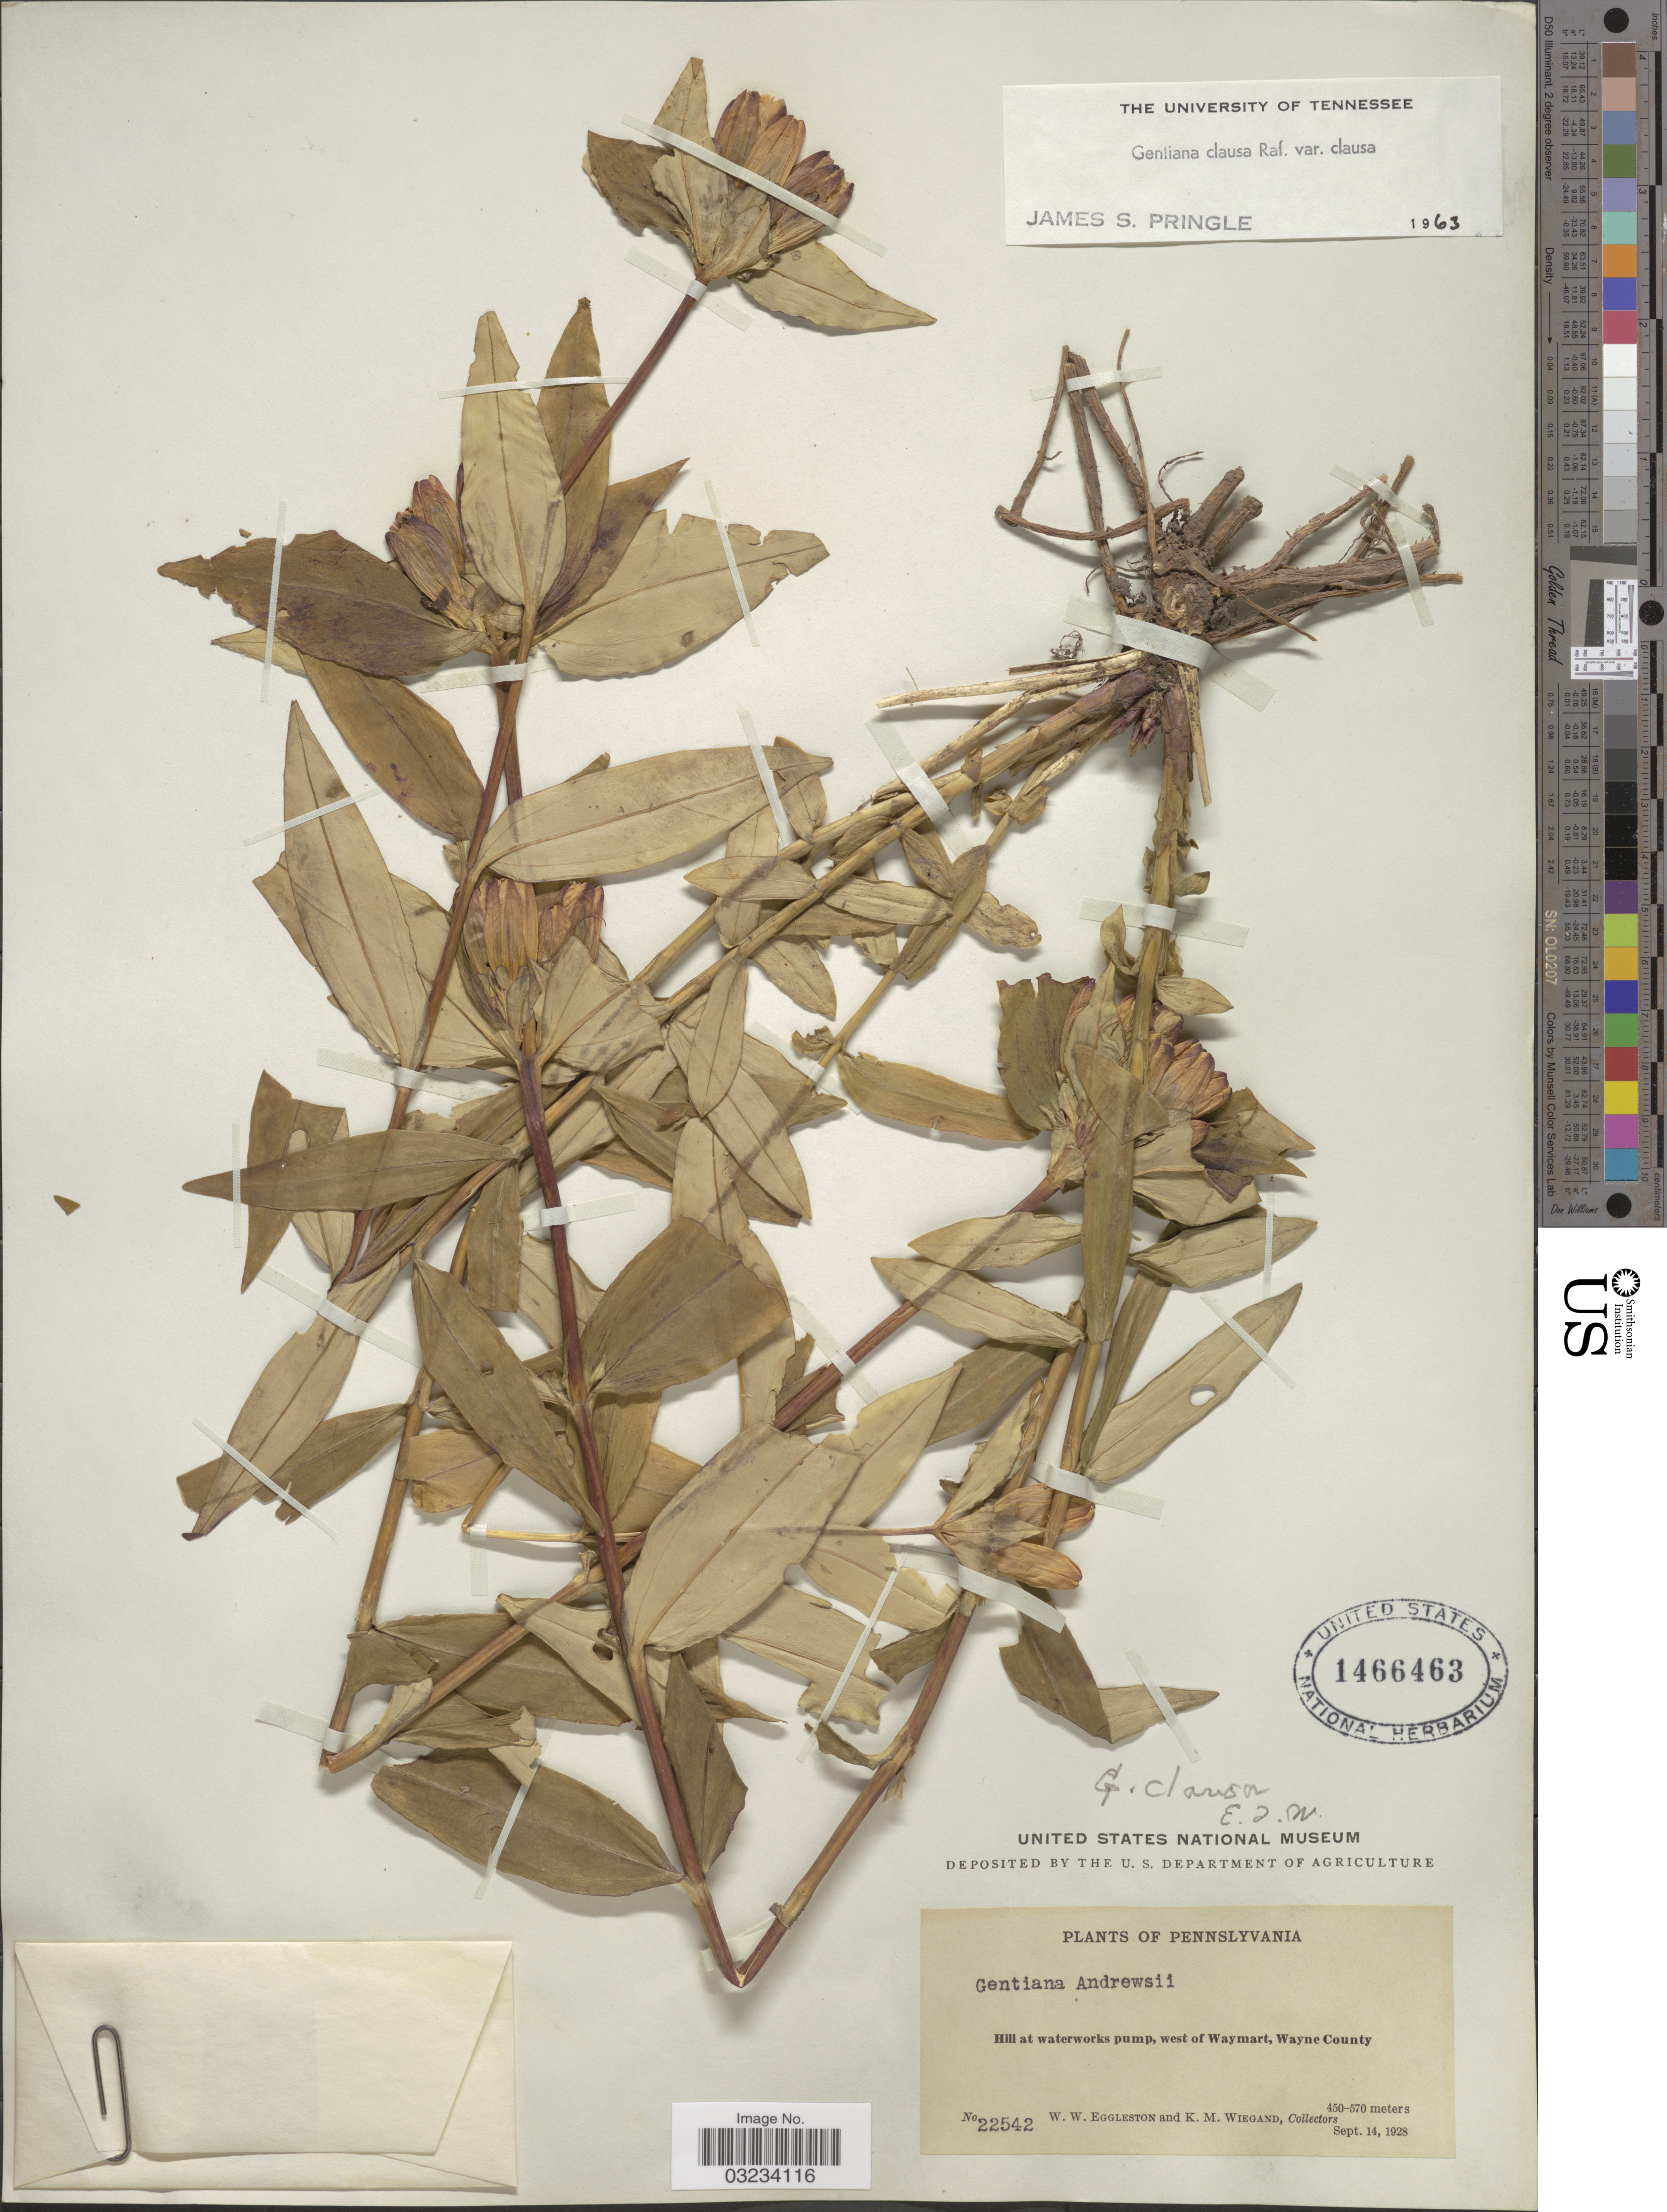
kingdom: Plantae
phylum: Tracheophyta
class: Magnoliopsida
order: Gentianales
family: Gentianaceae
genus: Gentiana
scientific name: Gentiana clausa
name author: Raf.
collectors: W. W. Eggleston & K. M. Wiegand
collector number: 22542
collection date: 1928-09-14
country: United States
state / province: Pennsylvania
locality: Hill at waterworks pump, west of Waymart, Wayne County.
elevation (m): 450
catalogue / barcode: US 1466463